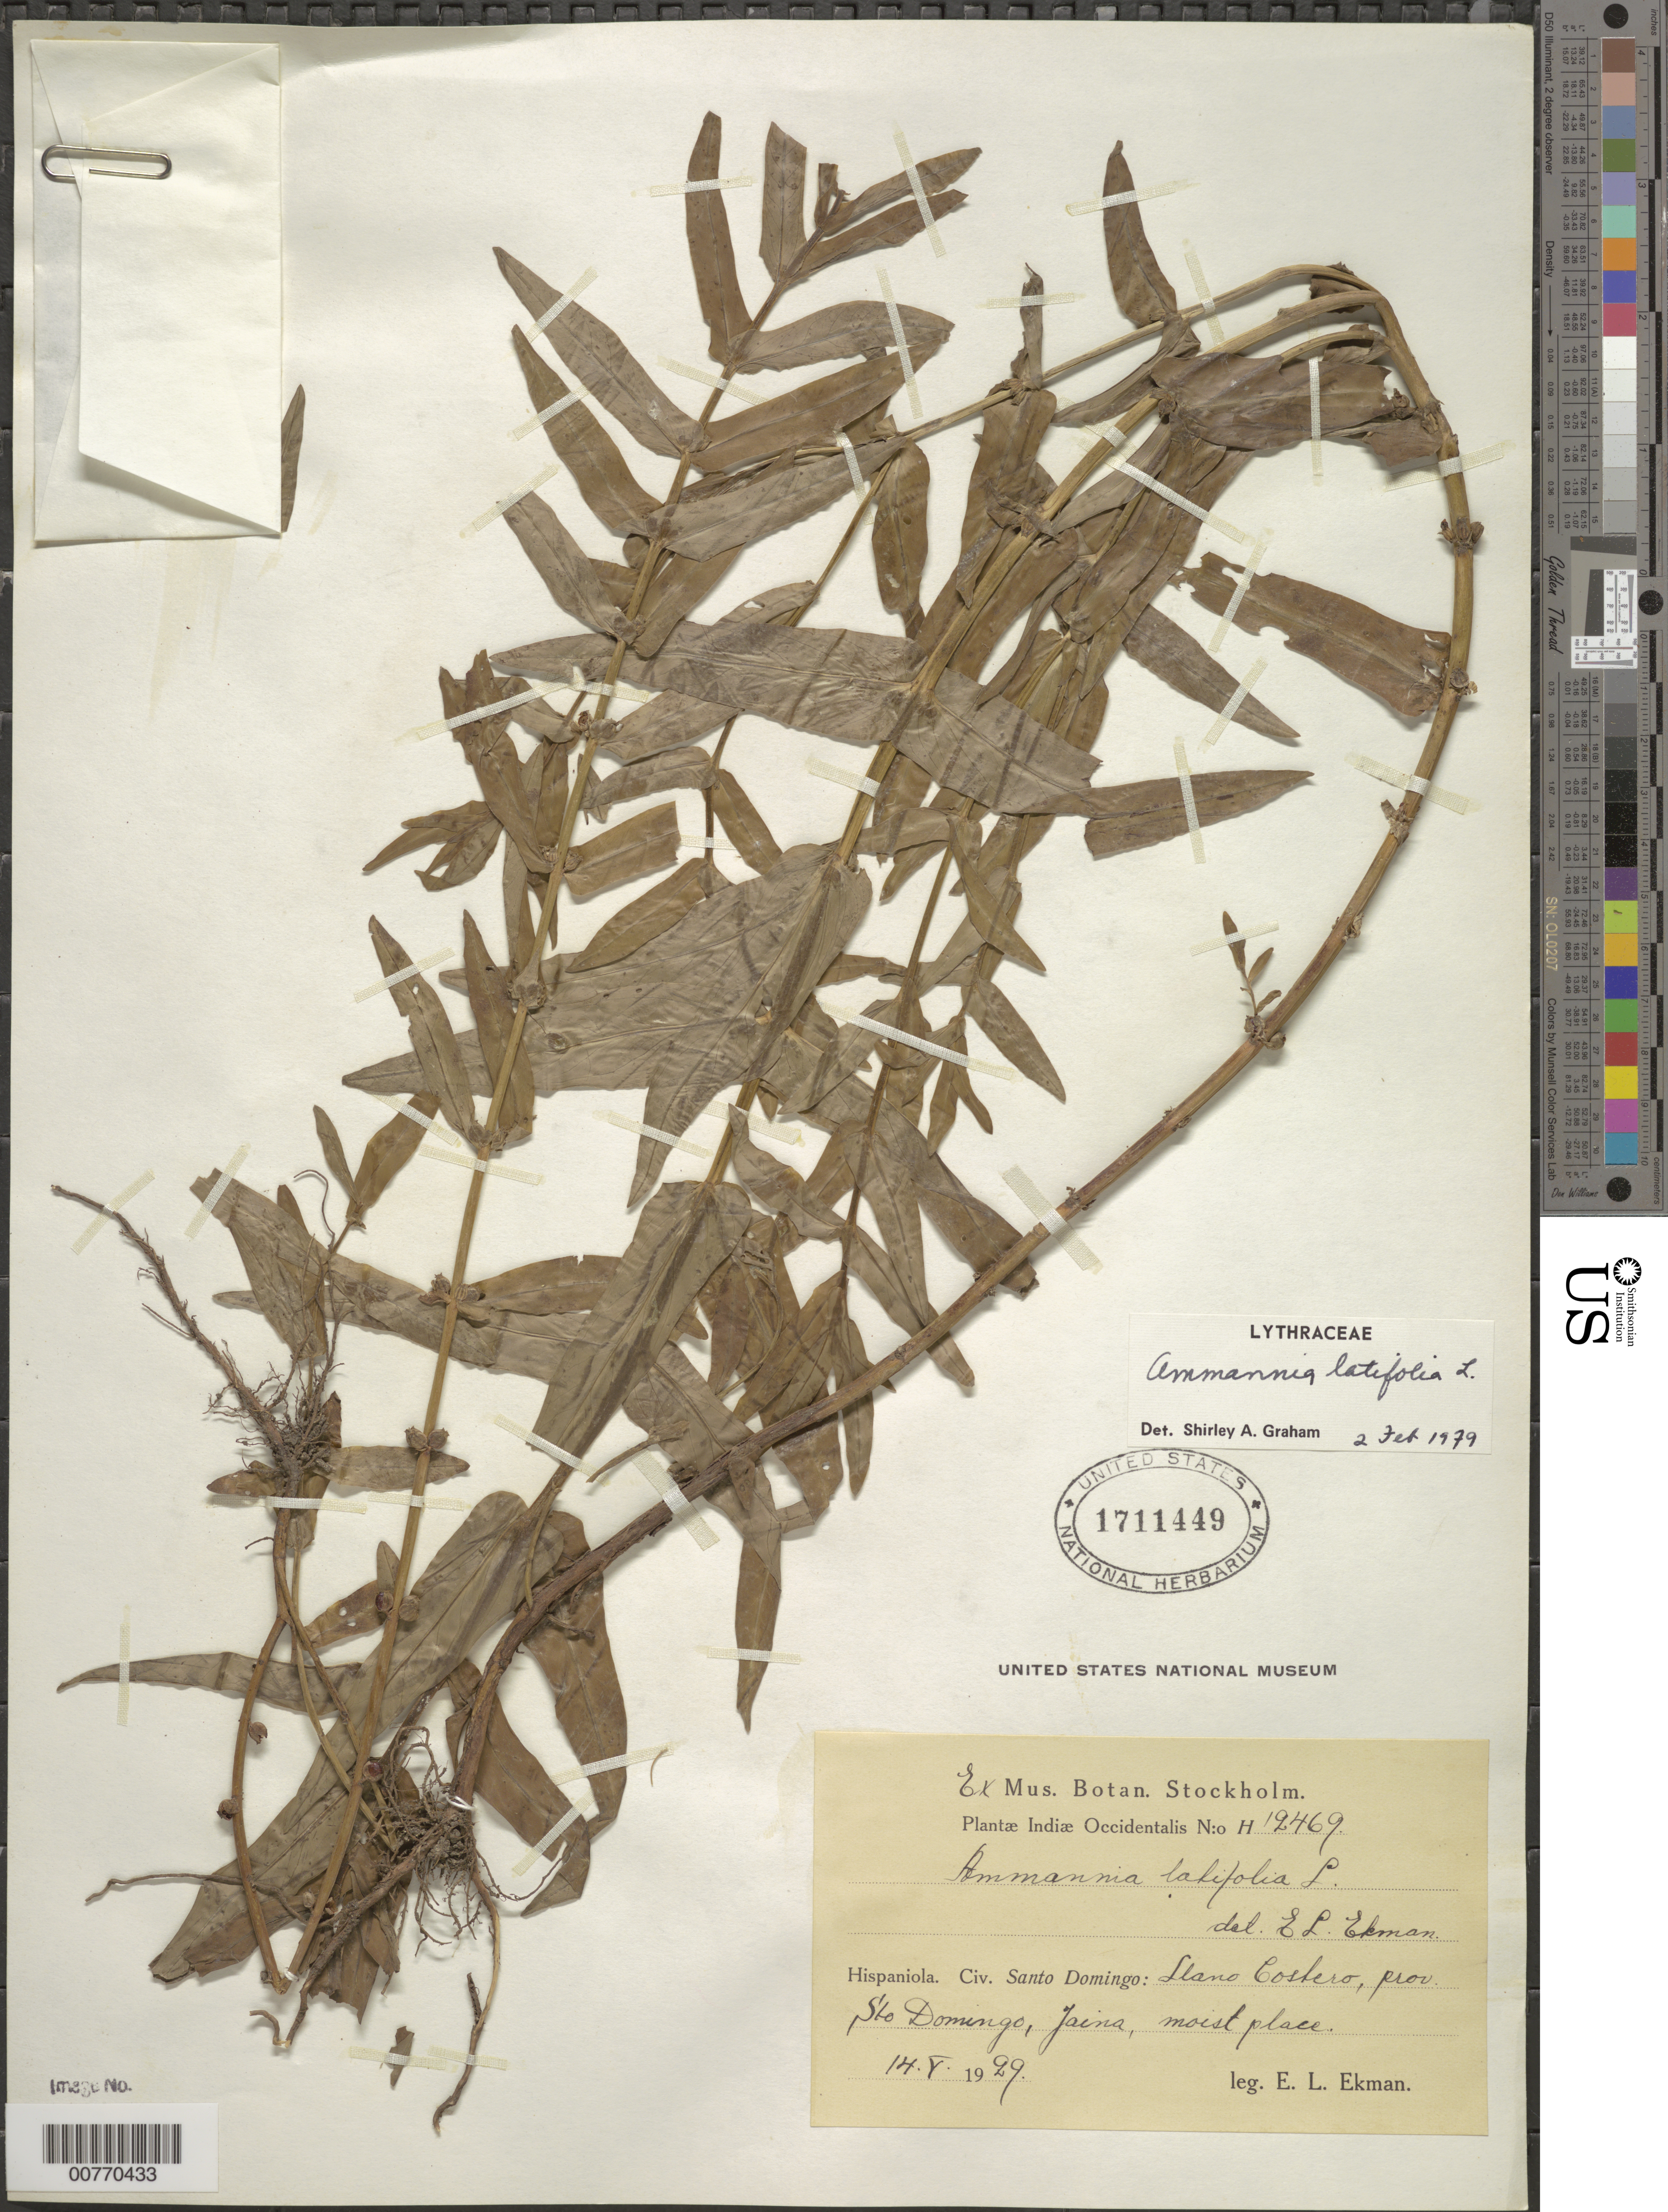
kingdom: Plantae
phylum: Tracheophyta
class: Magnoliopsida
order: Myrtales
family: Lythraceae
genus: Ammannia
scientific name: Ammannia latifolia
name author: L.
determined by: Graham, Shirley Ann Tousch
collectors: E. L. Ekman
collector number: H 12469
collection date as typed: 14 May 1929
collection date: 1929-05-14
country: Dominican Republic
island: Hispaniola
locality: Sto. Domingo Province, Llano Costero, Jaina.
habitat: Moist place.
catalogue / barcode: US 1711449